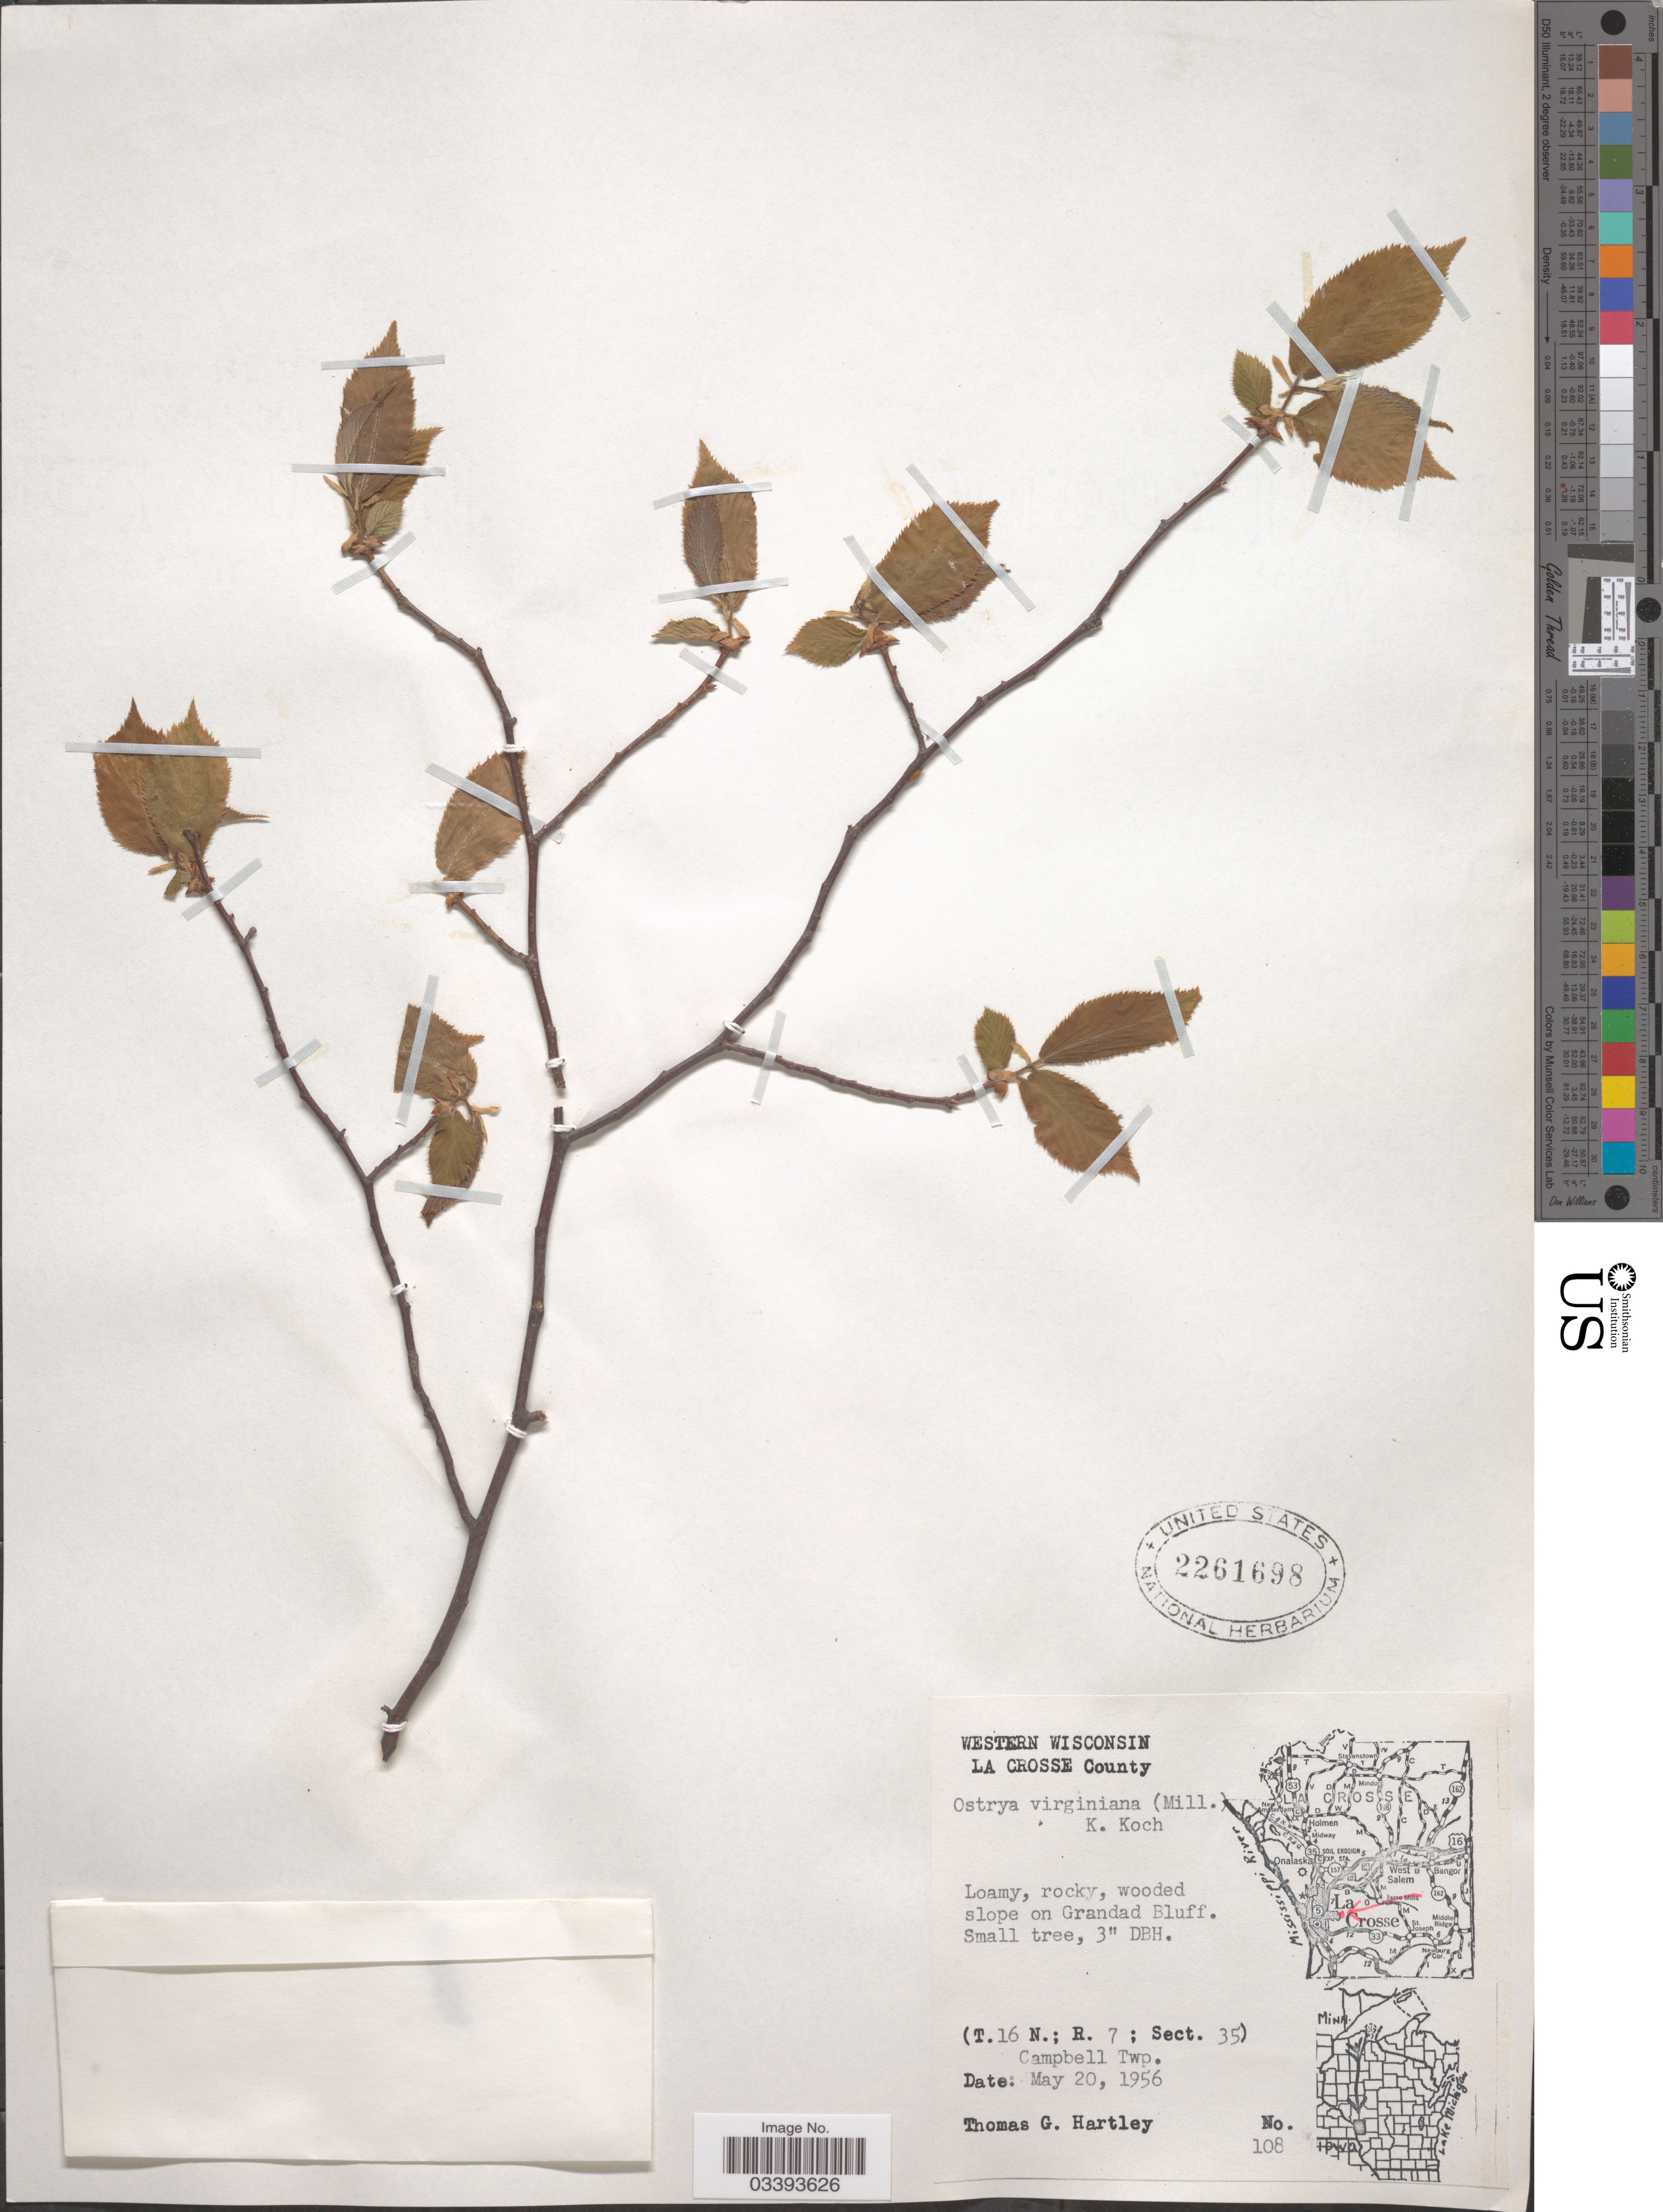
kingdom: Plantae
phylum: Tracheophyta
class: Magnoliopsida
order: Fagales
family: Betulaceae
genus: Ostrya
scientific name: Ostrya virginiana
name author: (Mill.) K. Koch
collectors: T. G. Hartley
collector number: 108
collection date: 1956-05-20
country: United States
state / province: Wisconsin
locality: Western Wisconsin. La Crosse County. Slope on Grandad Bluff. (T. 16 N.; R. 7 ; Sect. 35). Campbell Twp.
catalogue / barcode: US 2261698